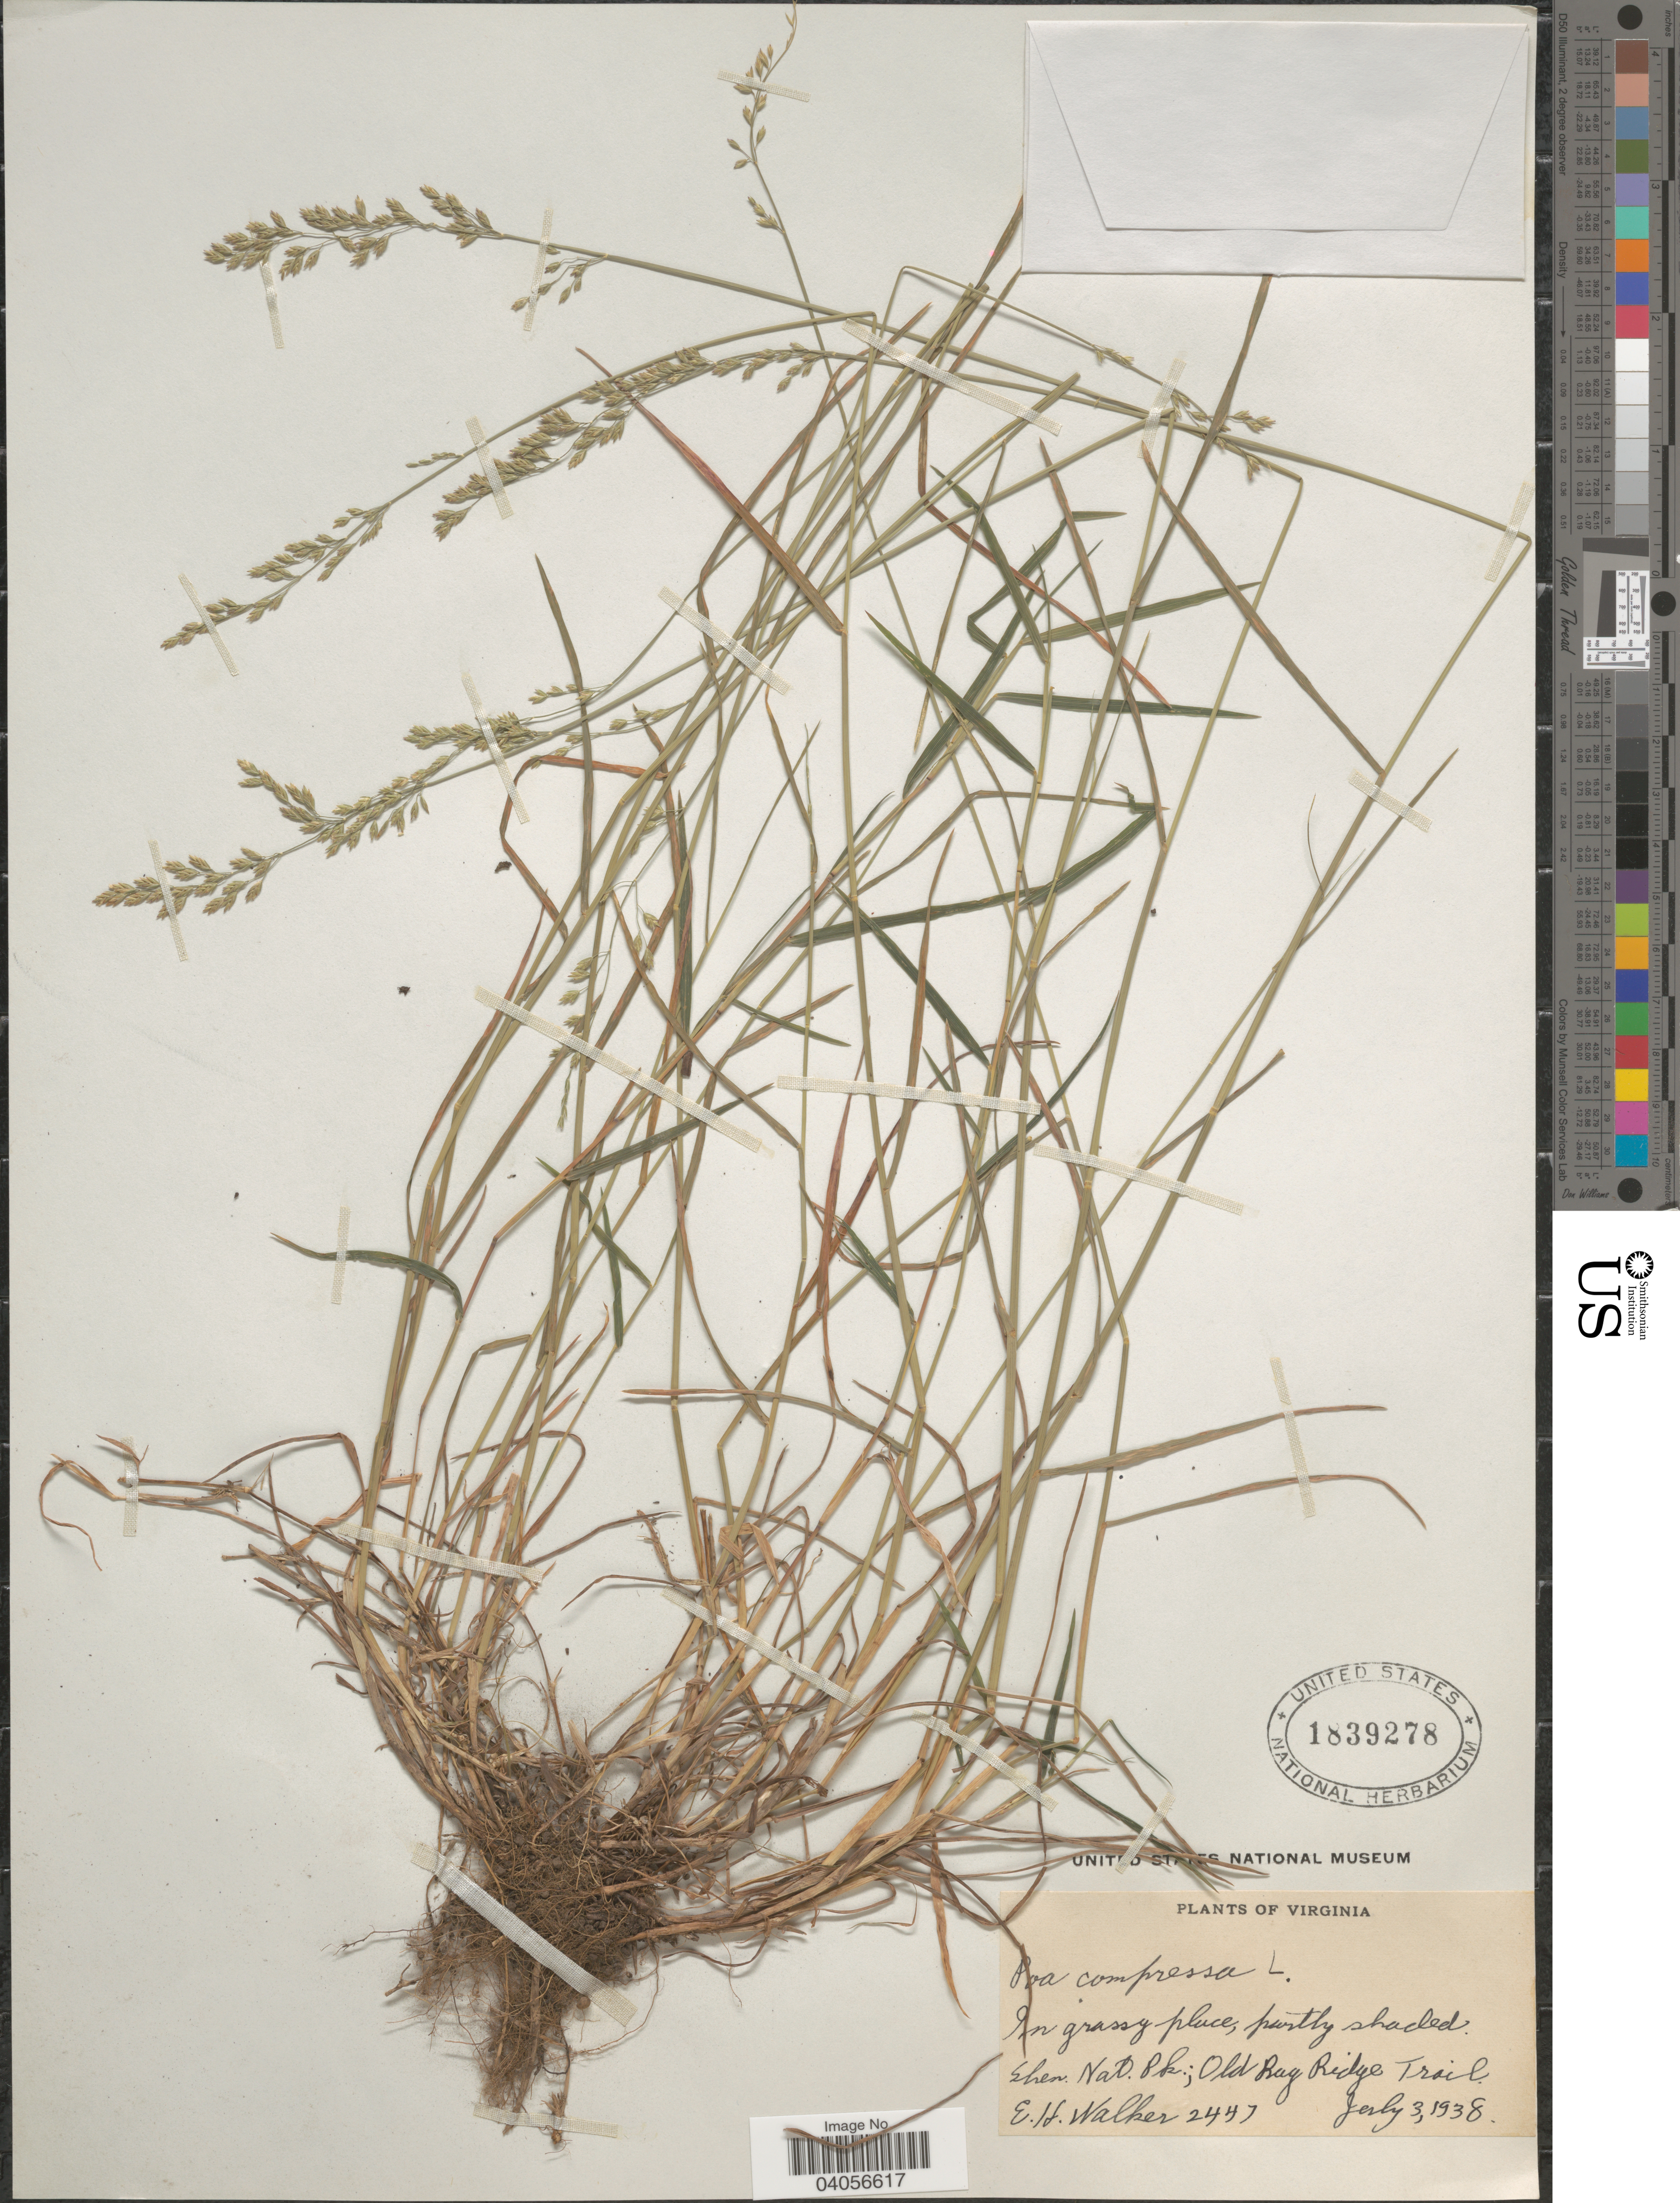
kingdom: Plantae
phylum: Tracheophyta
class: Liliopsida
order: Poales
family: Poaceae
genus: Poa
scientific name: Poa compressa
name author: L.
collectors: E. H. Walker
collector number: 2447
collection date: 1938-07-03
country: United States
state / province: Virginia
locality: In grassy place, partly shaded. Shen. Nat. Pk.; Old Rag Ridge Trail.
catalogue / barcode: US 1839278